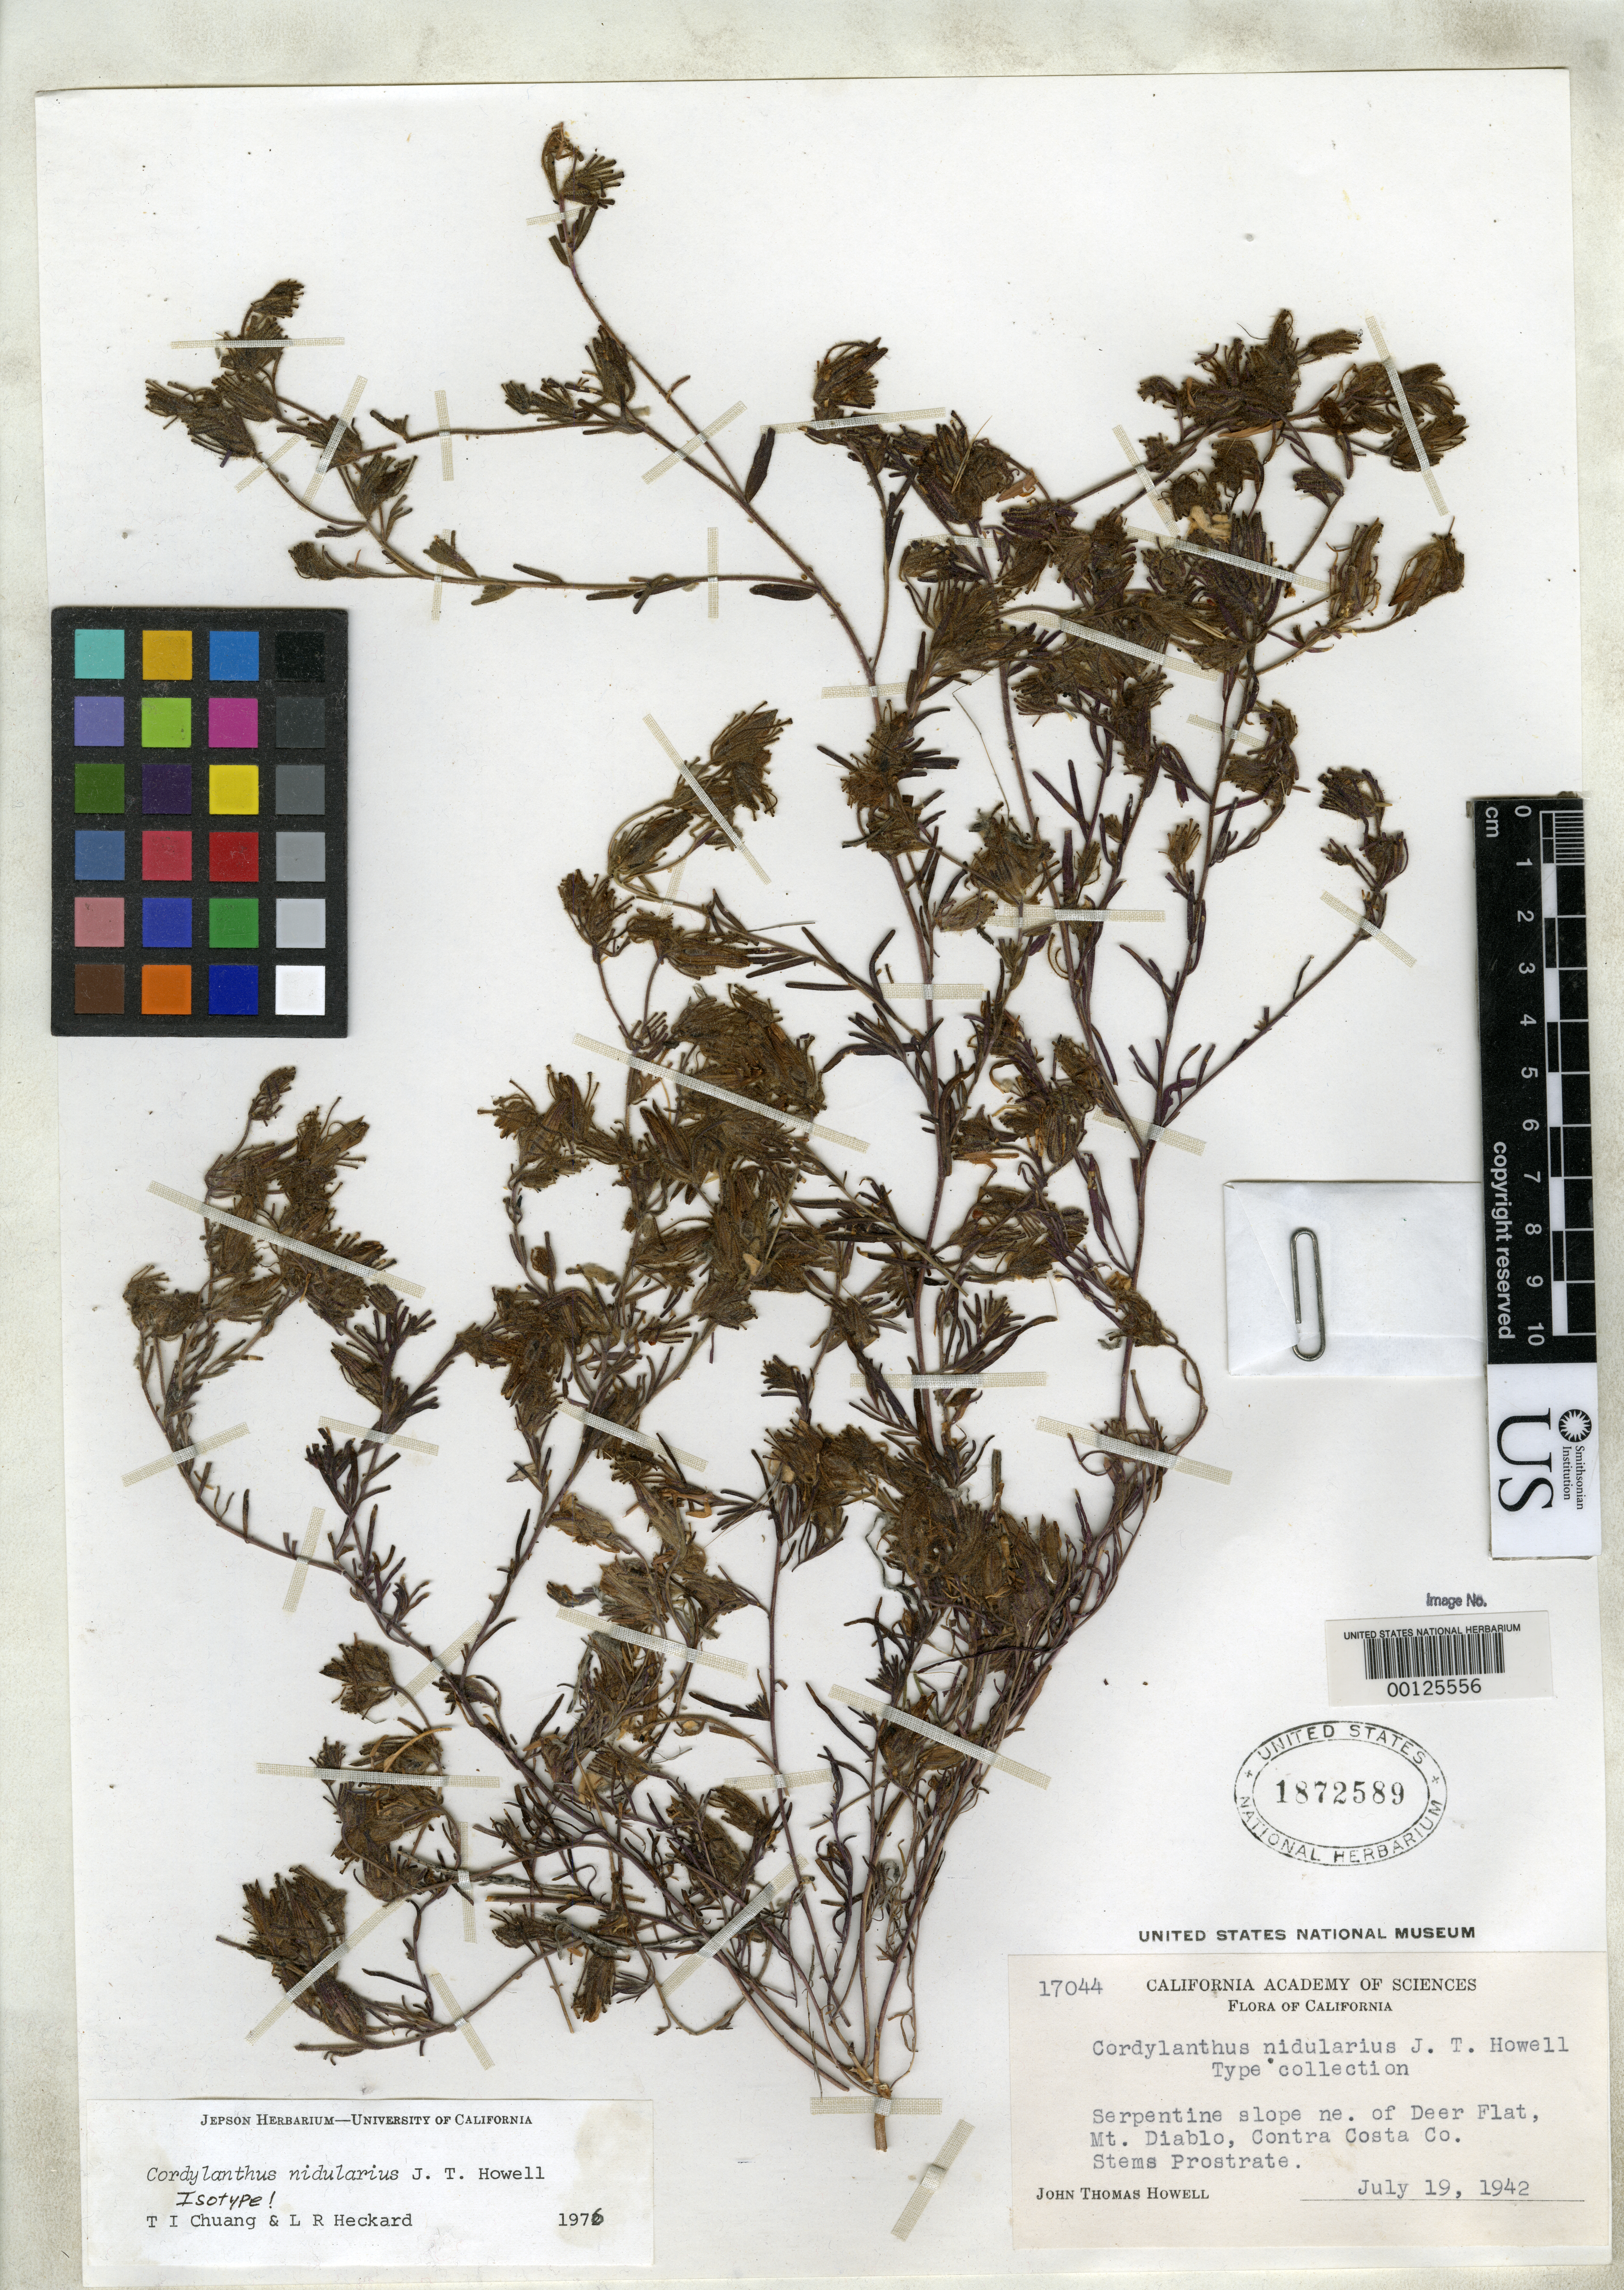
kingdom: Plantae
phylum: Tracheophyta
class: Magnoliopsida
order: Lamiales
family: Orobanchaceae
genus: Cordylanthus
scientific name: Cordylanthus nidularius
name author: J.T. Howell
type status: Isotype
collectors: J. T. Howell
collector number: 17044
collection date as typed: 19 Jul 1942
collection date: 1942-07-19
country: United States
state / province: California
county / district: Contra Costa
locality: Mt. Diablo.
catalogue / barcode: US 1872589